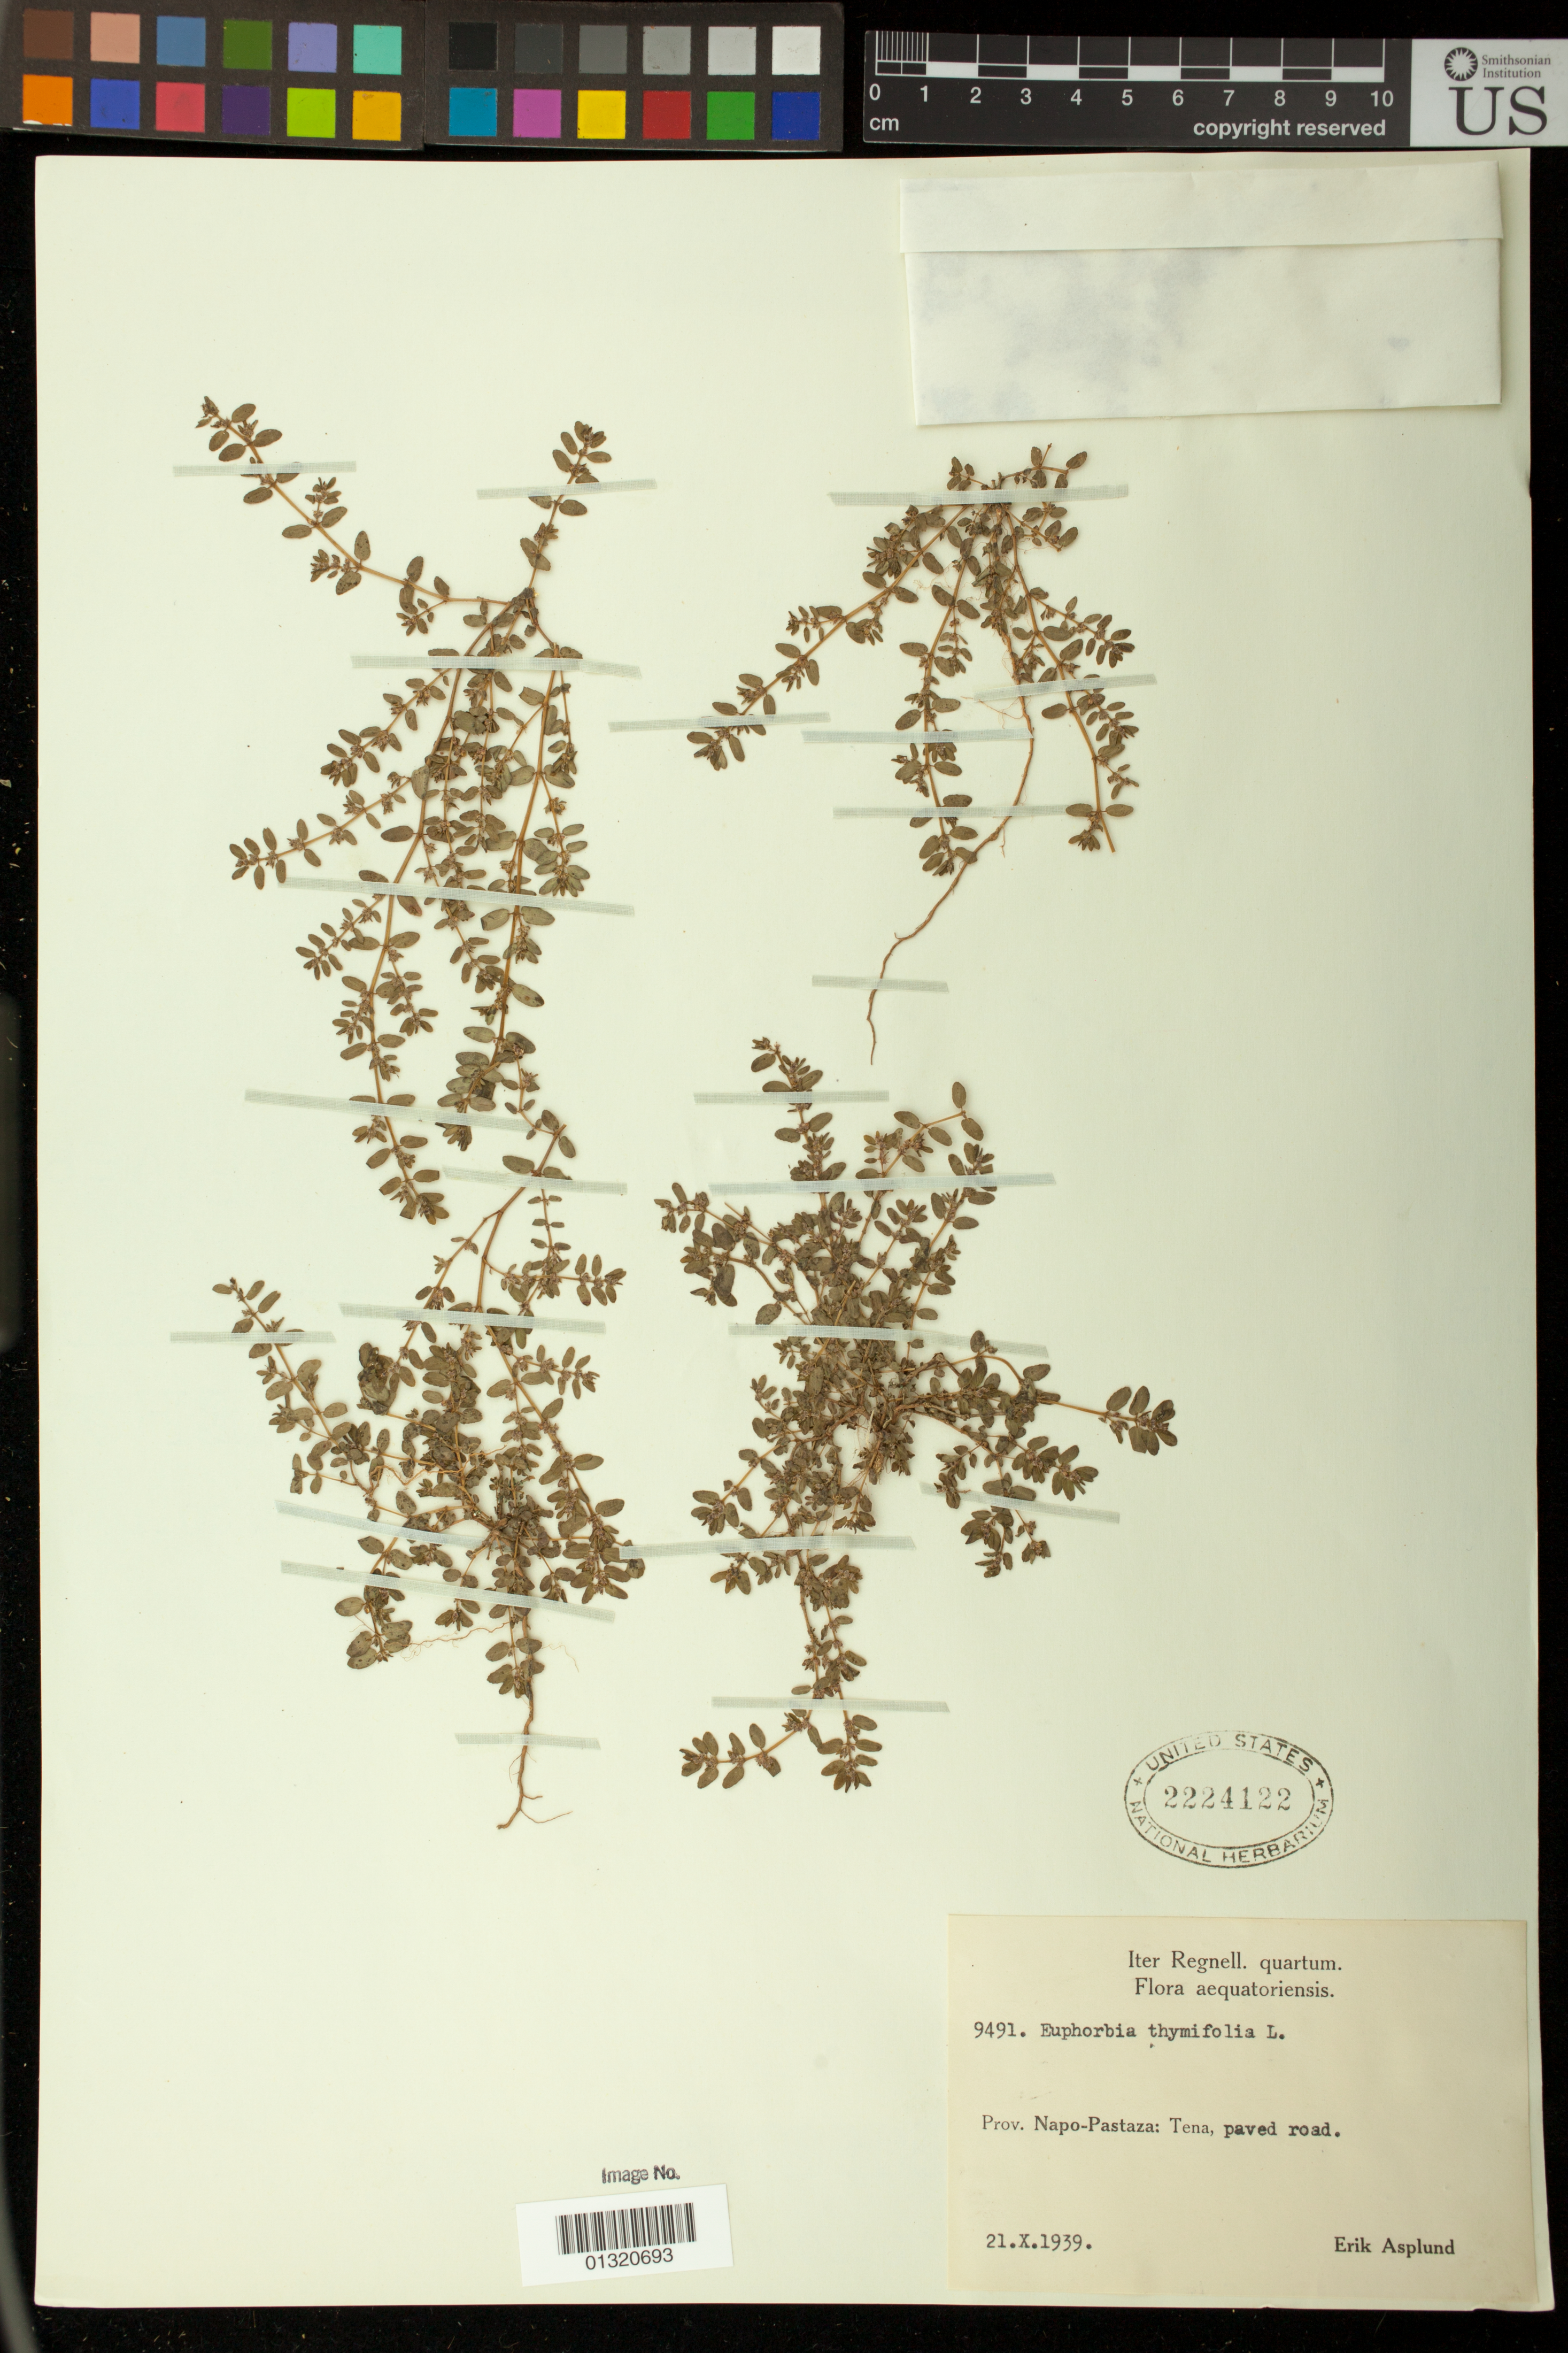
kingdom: Plantae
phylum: Tracheophyta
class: Magnoliopsida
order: Malpighiales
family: Euphorbiaceae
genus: Euphorbia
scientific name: Euphorbia thymifolia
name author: L.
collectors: E. Asplund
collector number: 9491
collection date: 1939-10-21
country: Ecuador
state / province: Napo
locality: Napo-Pastaza: Tena, paved road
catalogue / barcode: US 2224122